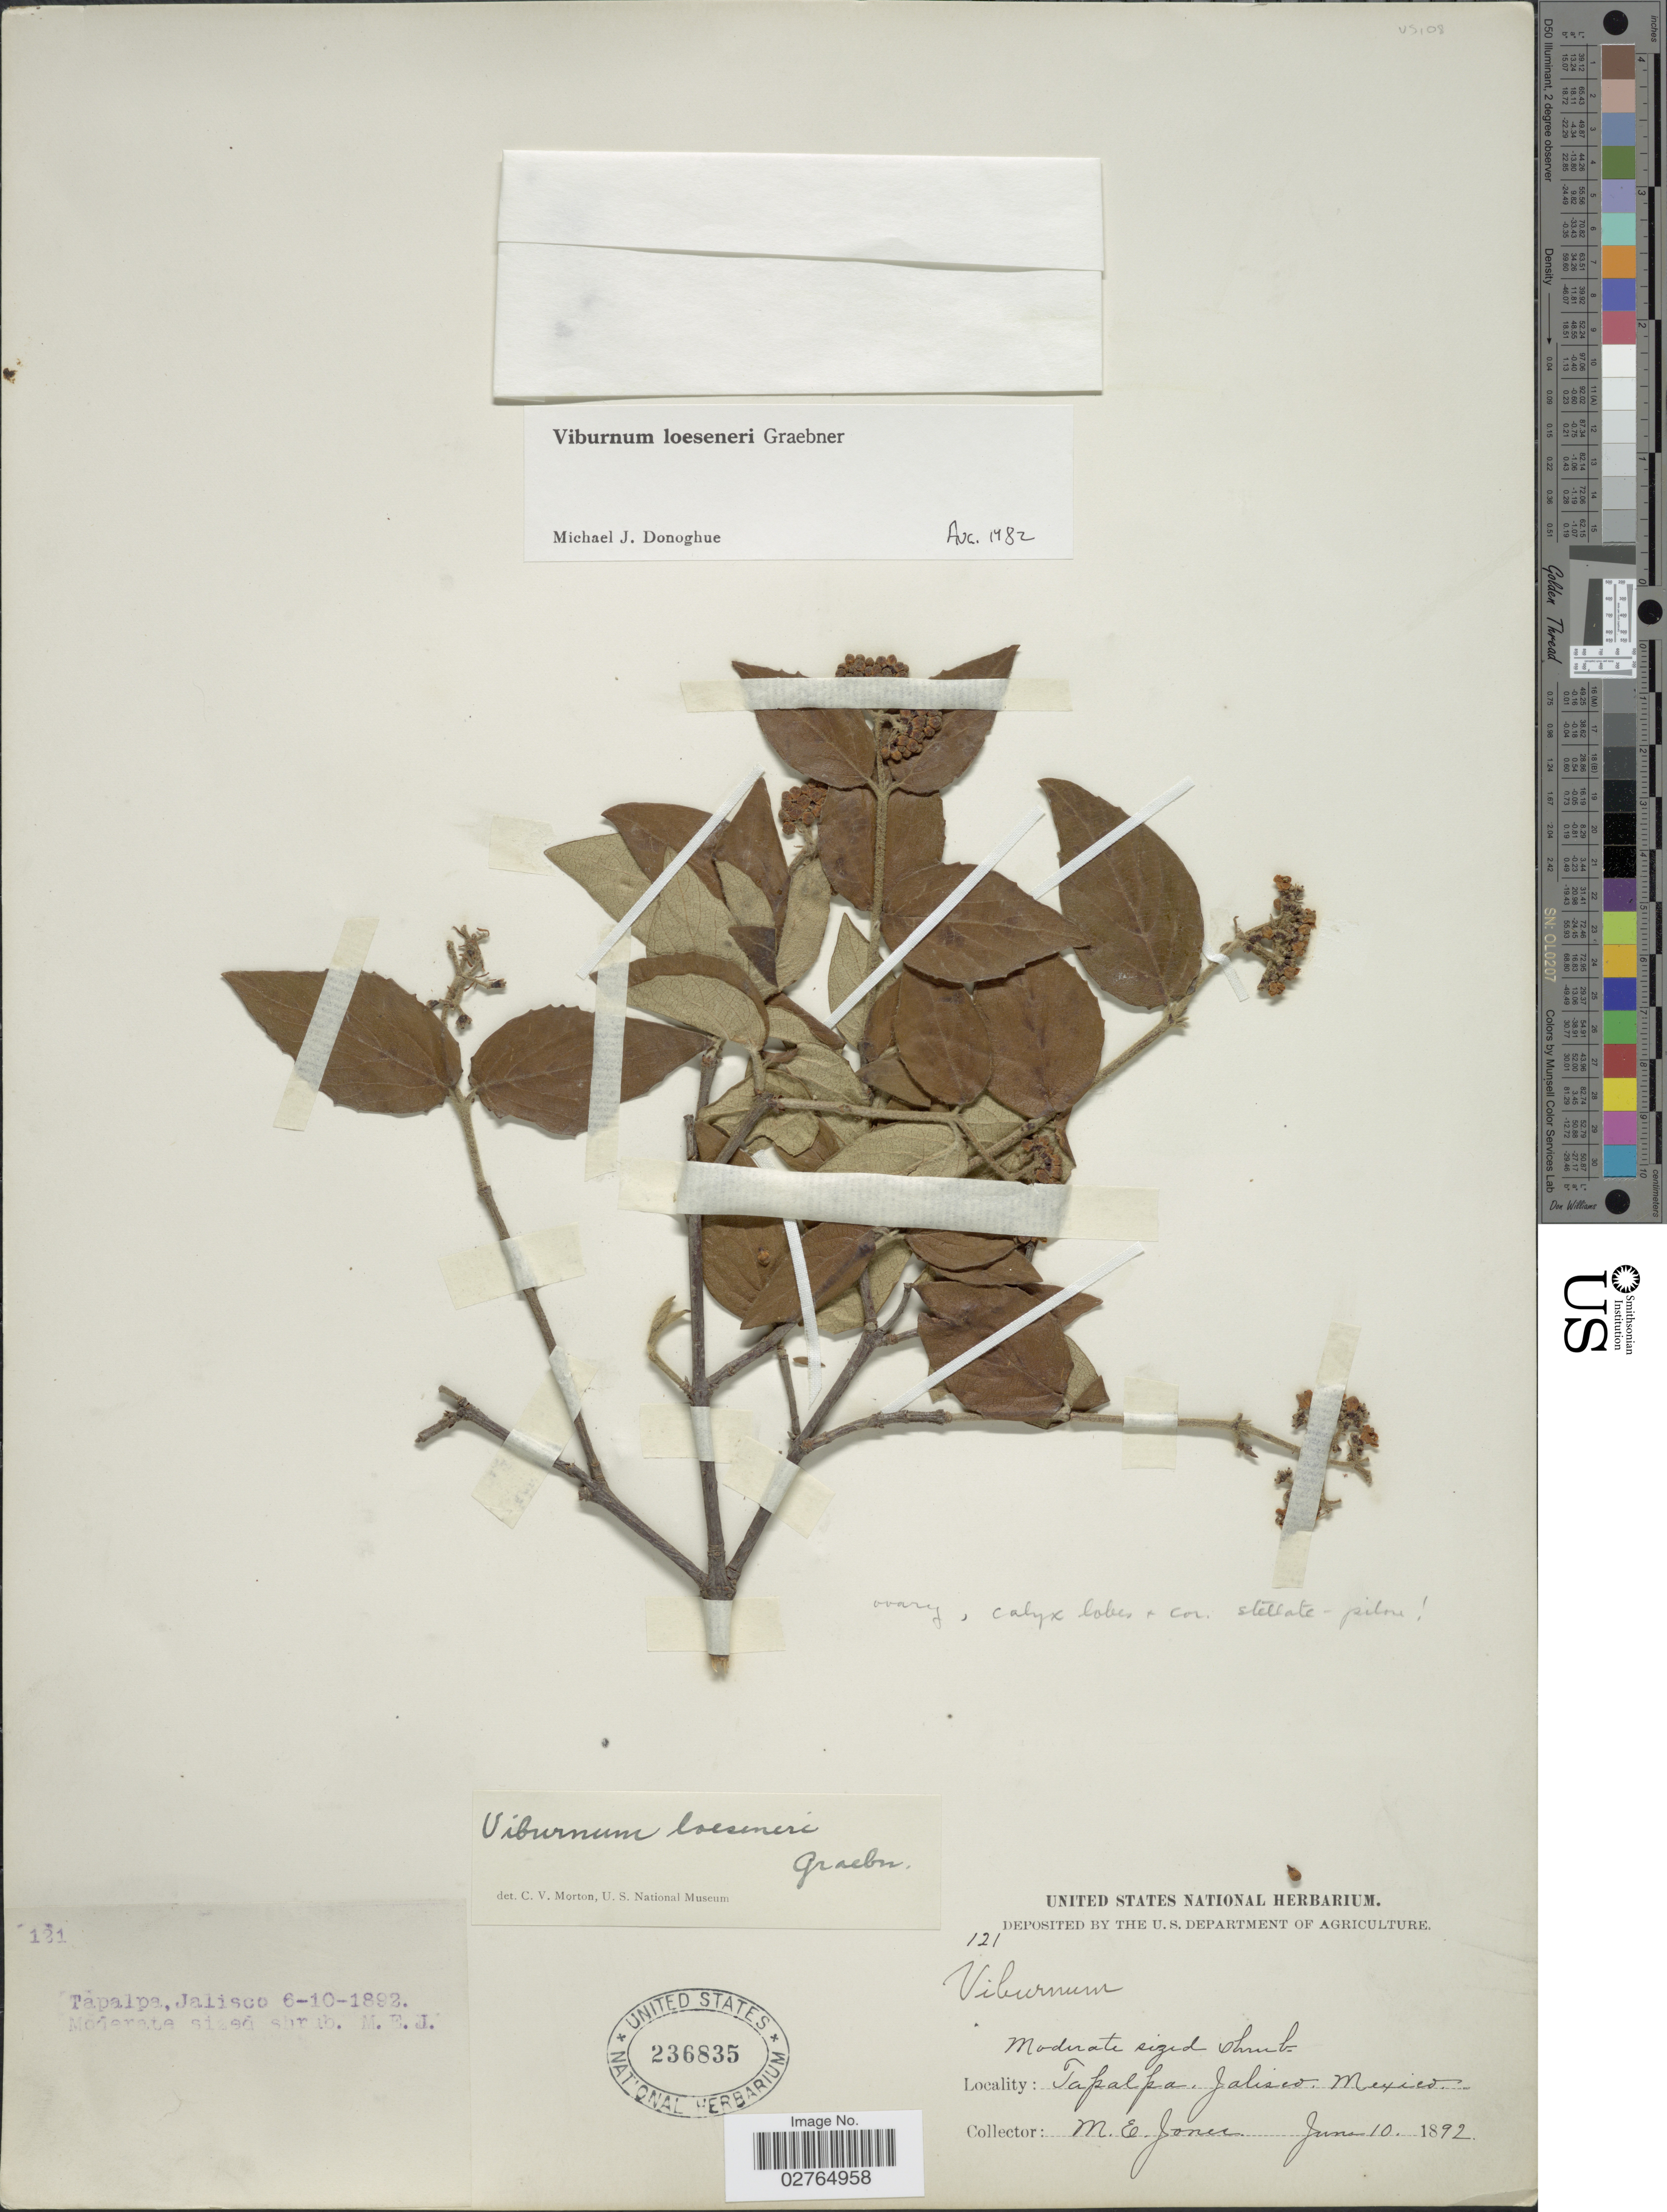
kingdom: Plantae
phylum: Tracheophyta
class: Magnoliopsida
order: Dipsacales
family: Viburnaceae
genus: Viburnum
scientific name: Viburnum loeseneri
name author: P. Graebn. in Loes.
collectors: M. E. Jones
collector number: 121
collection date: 1892-06-10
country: Mexico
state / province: Jalisco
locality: Tapalpa.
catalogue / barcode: US 236835